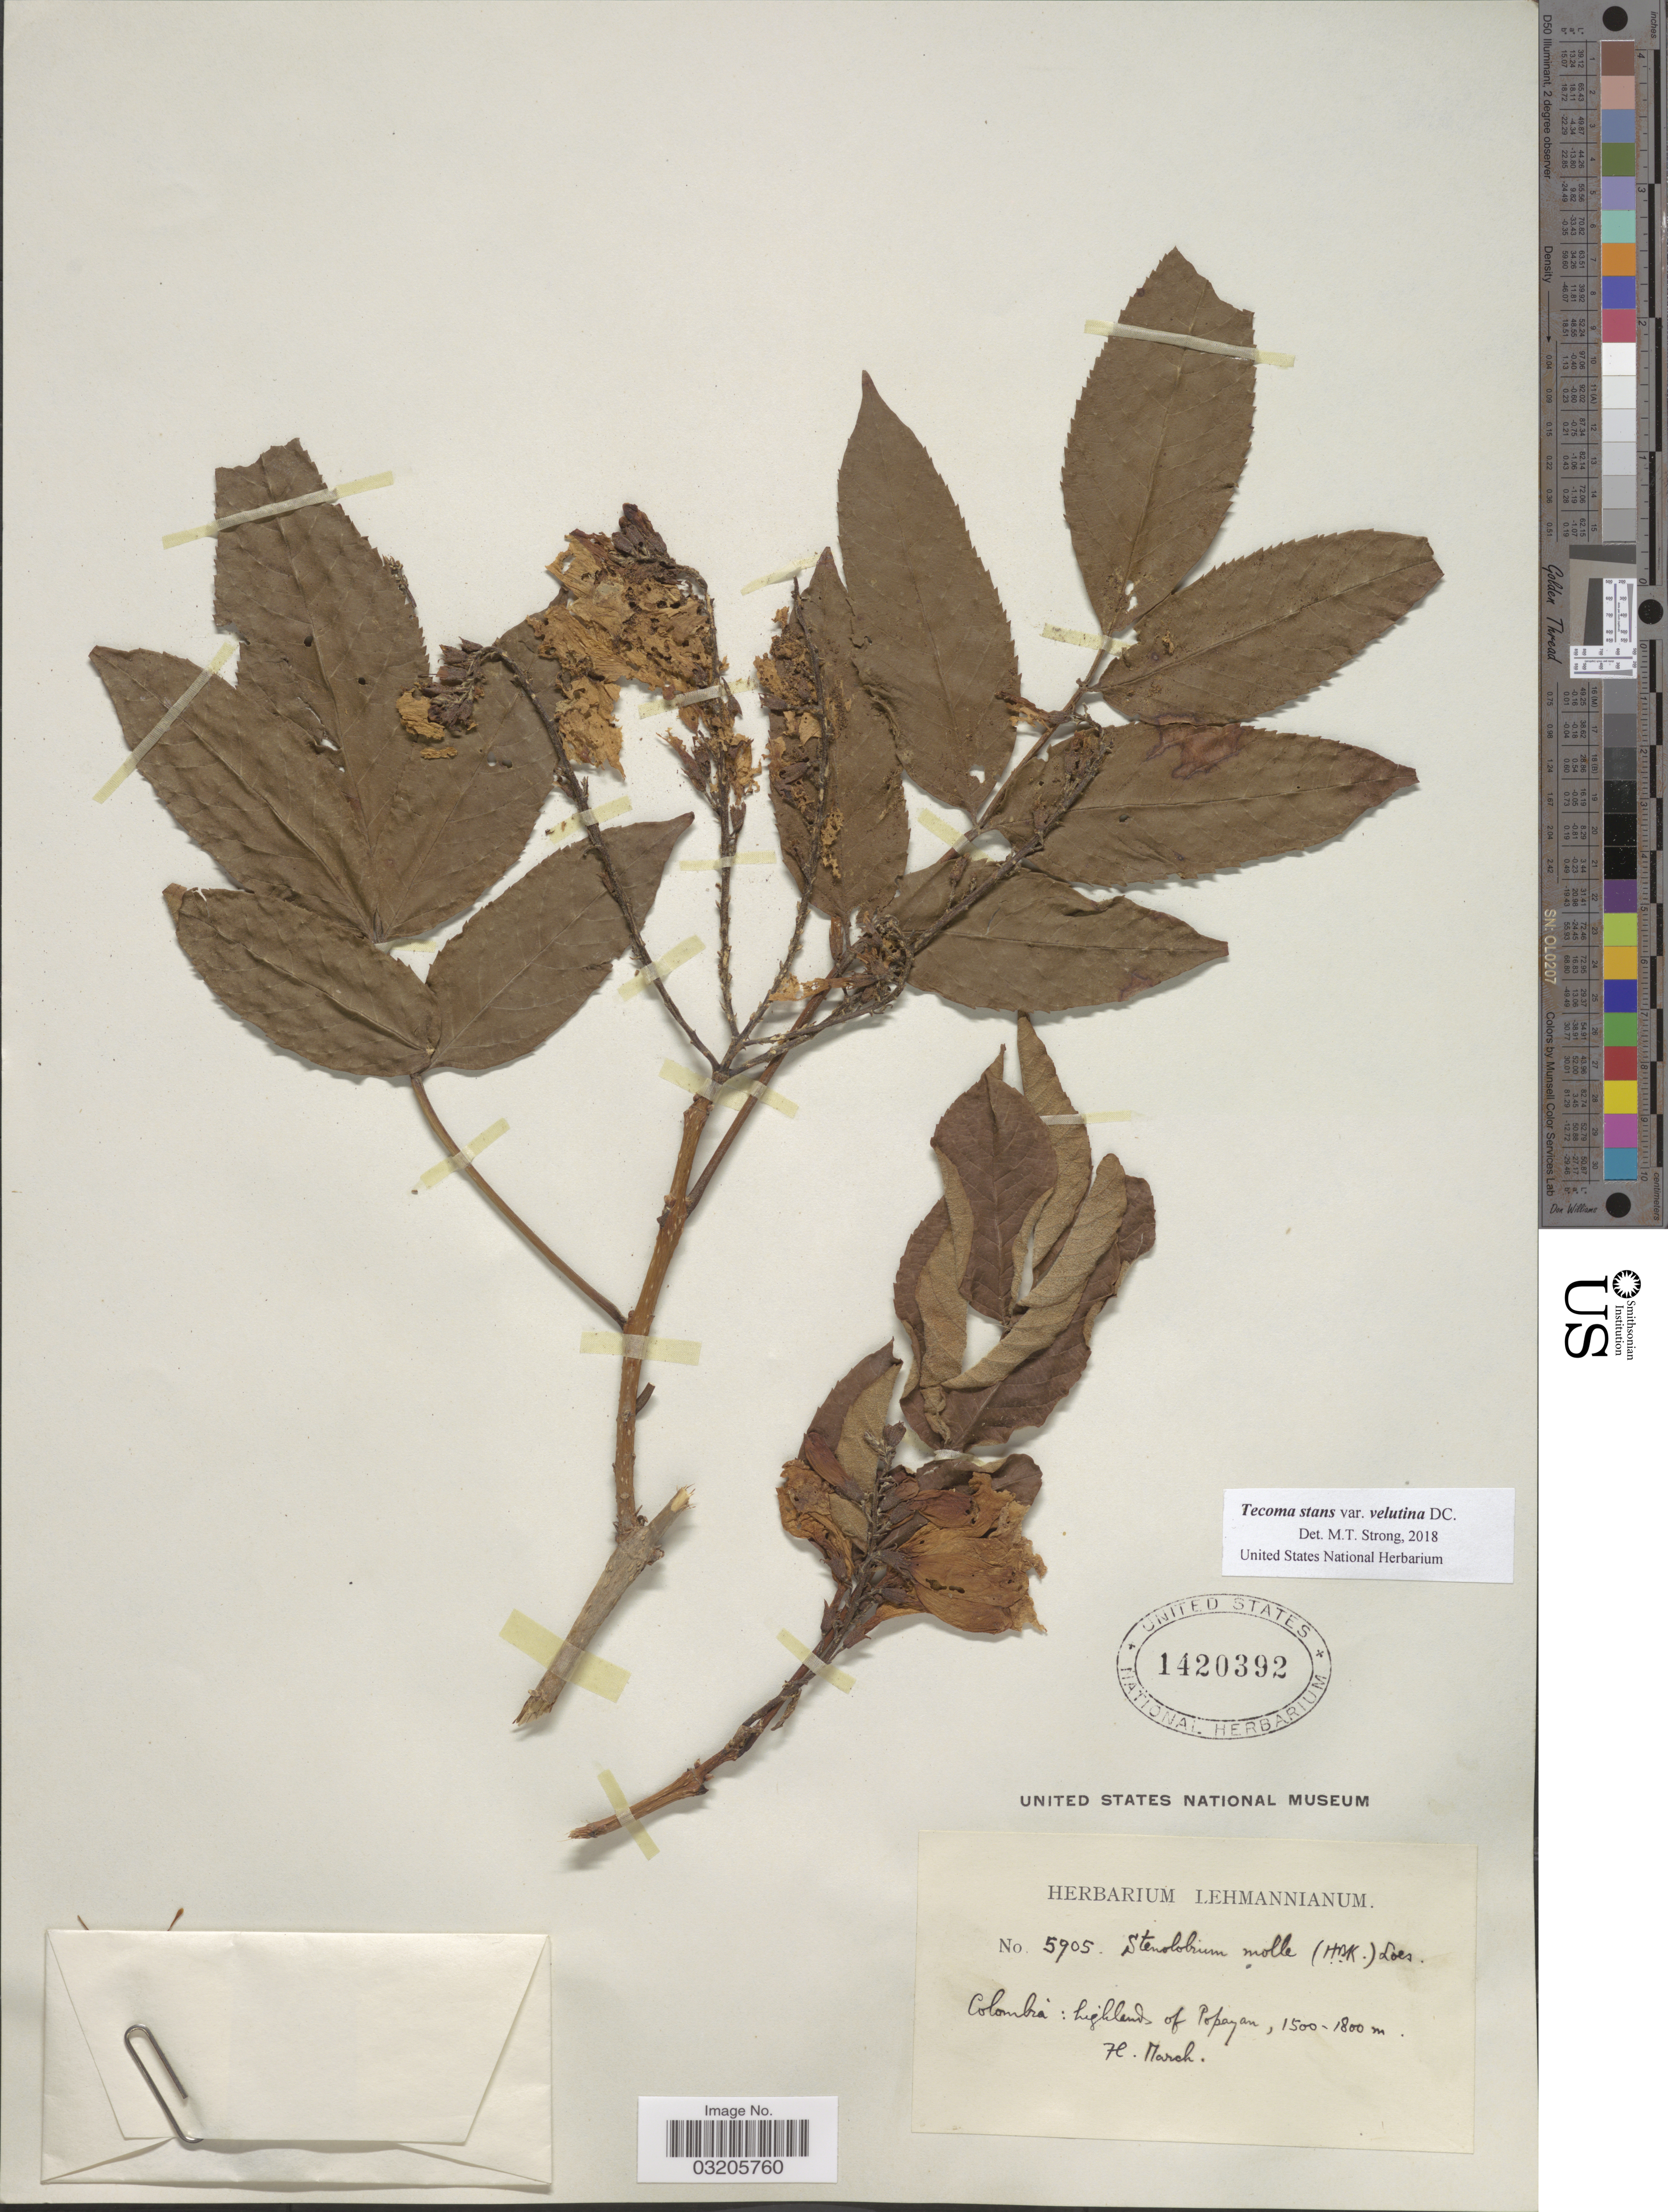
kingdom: Plantae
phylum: Tracheophyta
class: Magnoliopsida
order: Lamiales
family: Bignoniaceae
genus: Tecoma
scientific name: Tecoma stans var. velutina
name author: DC.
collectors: ex herb. Lehmannianum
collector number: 5905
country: Colombia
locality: Highlands of Popayan.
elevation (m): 1500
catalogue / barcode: US 1420392